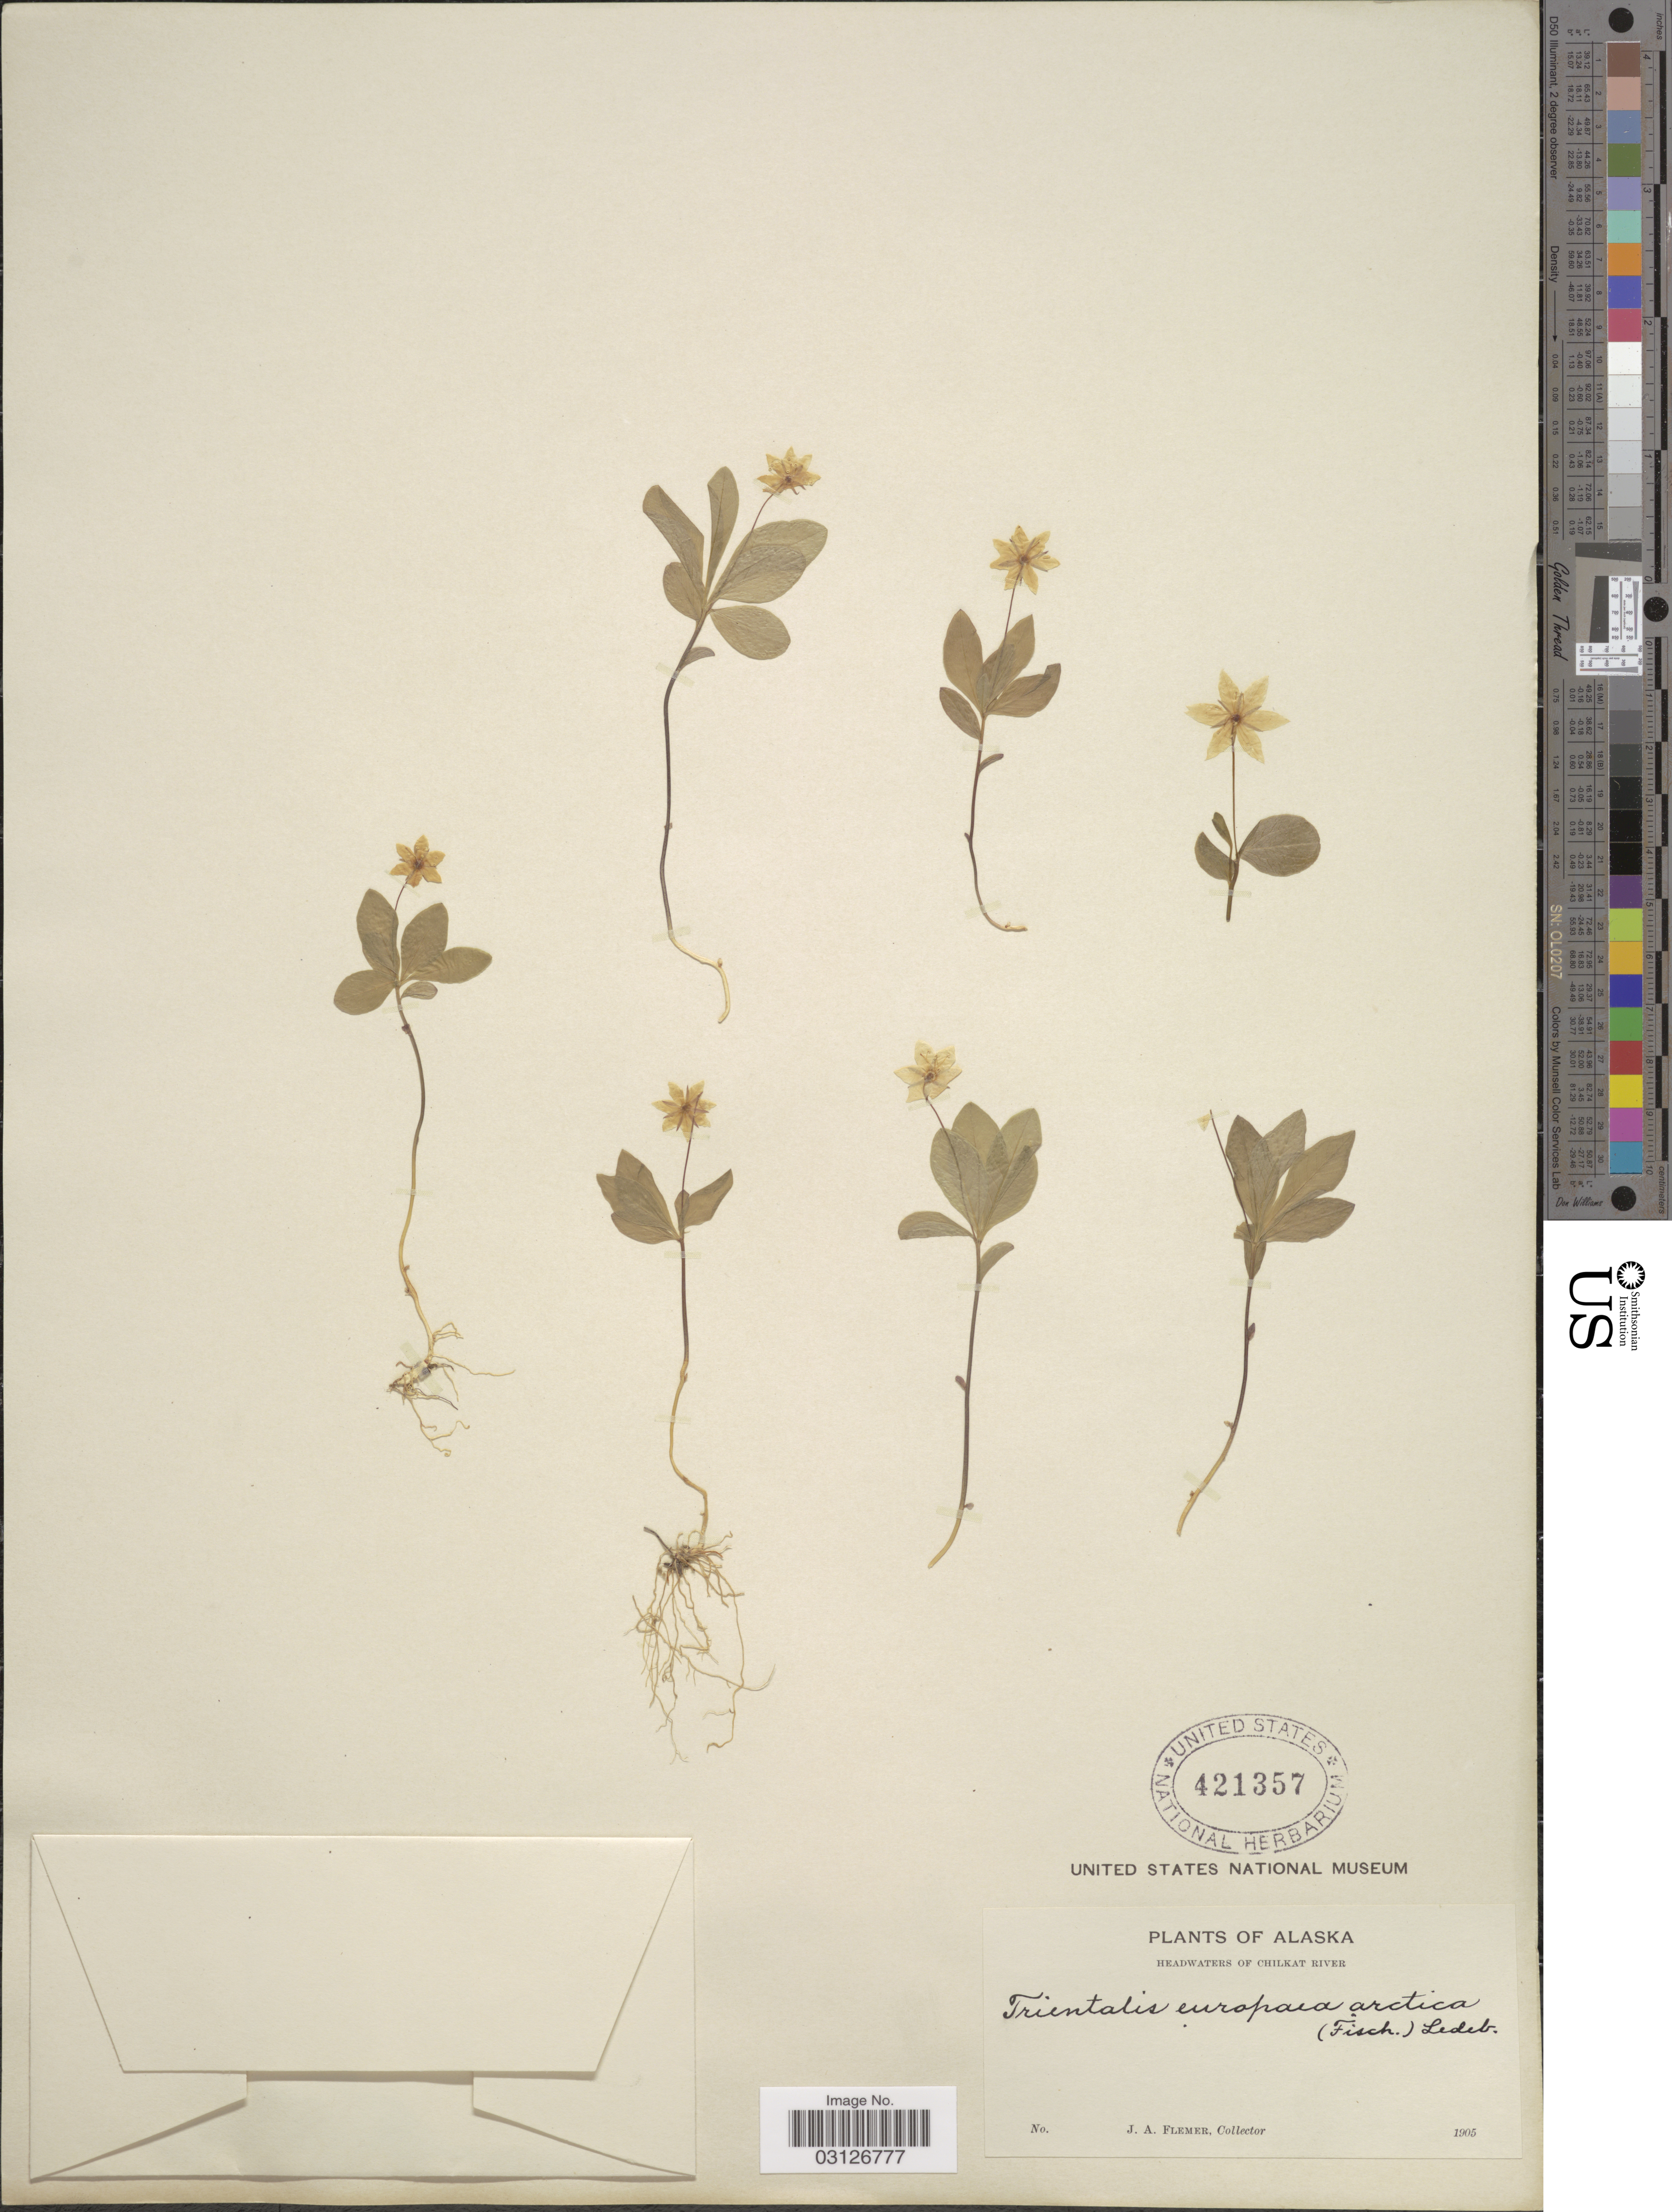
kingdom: Plantae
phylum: Tracheophyta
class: Magnoliopsida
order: Ericales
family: Primulaceae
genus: Trientalis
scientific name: Trientalis europaea subsp. arctica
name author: (Fisch. ex Hook.) Hultén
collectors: J. Flemer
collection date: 1905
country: United States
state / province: Alaska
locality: Headwaters of Chilkat River.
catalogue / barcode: US 421357